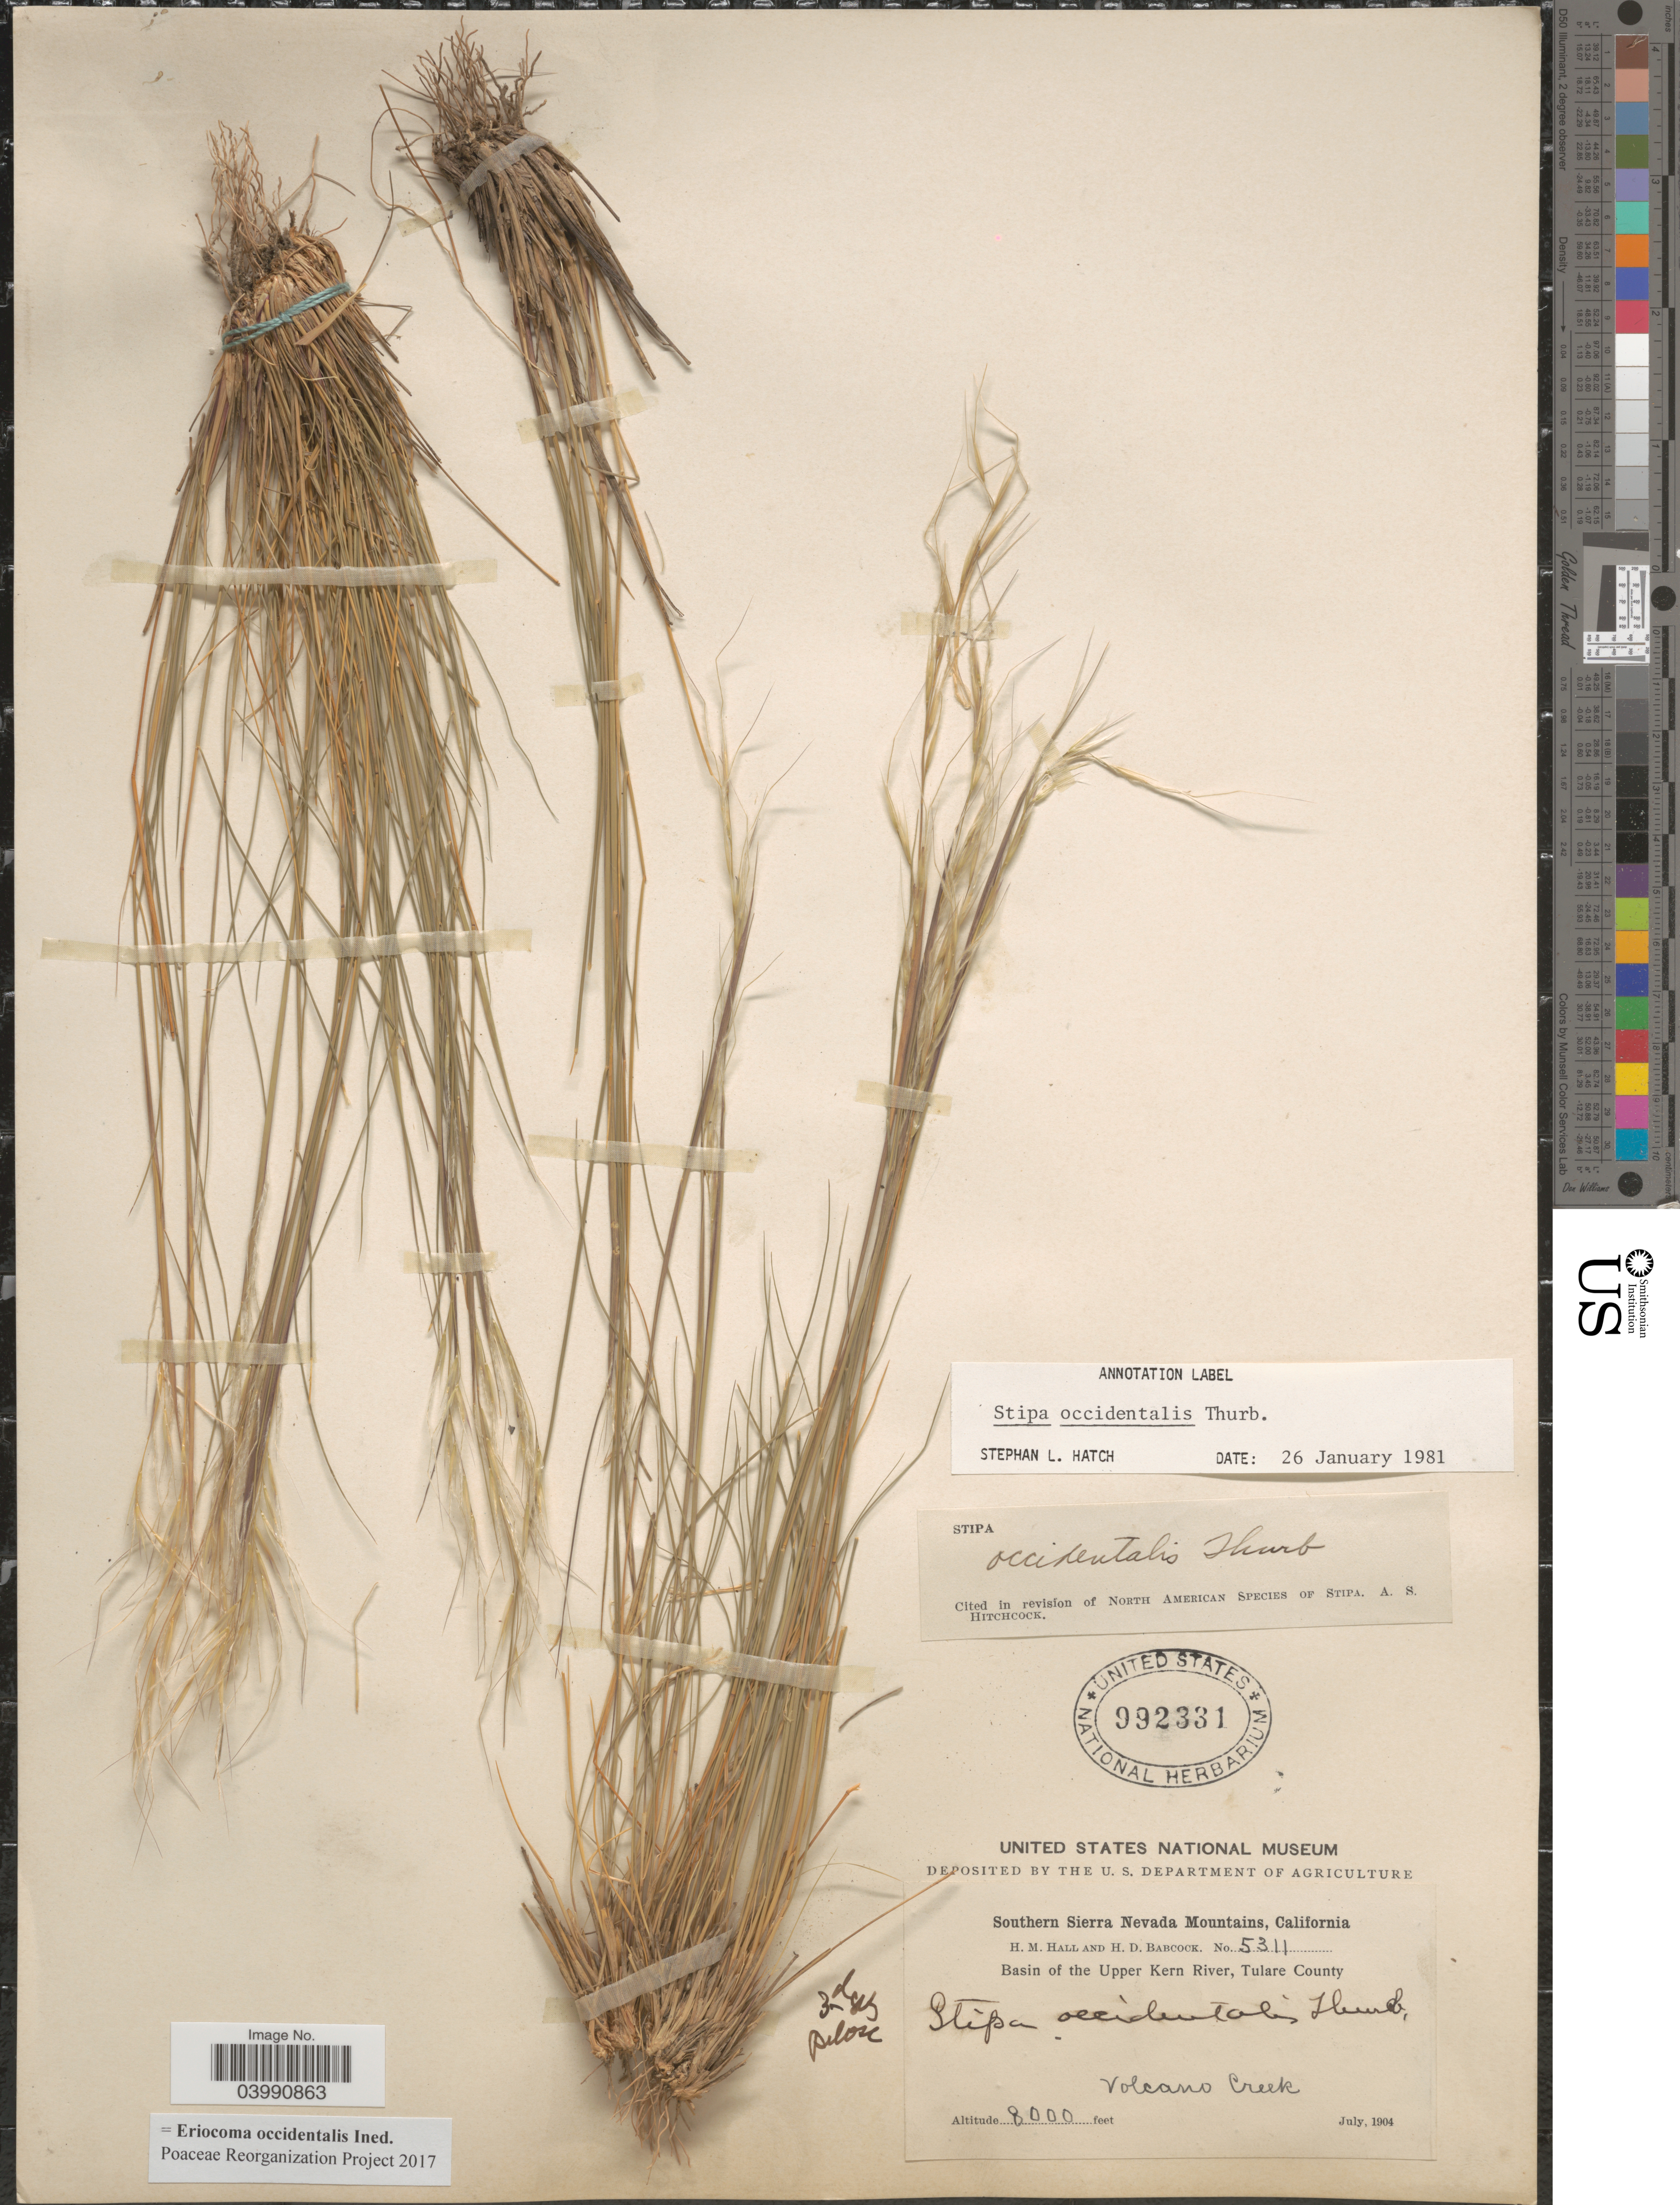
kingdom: Plantae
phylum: Tracheophyta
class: Liliopsida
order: Poales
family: Poaceae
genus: Eriocoma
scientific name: Eriocoma occidentalis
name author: (Thurb. ex S. Watson) Romasch.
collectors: H. M. Hall & H. Babcock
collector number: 5311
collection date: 1904-07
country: United States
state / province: California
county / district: Tulare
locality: Southern Sierra Nevada Mountains. Basin of the Upper Kern River, Tulare County. Volcano Creek.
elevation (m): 2438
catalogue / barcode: US 992331